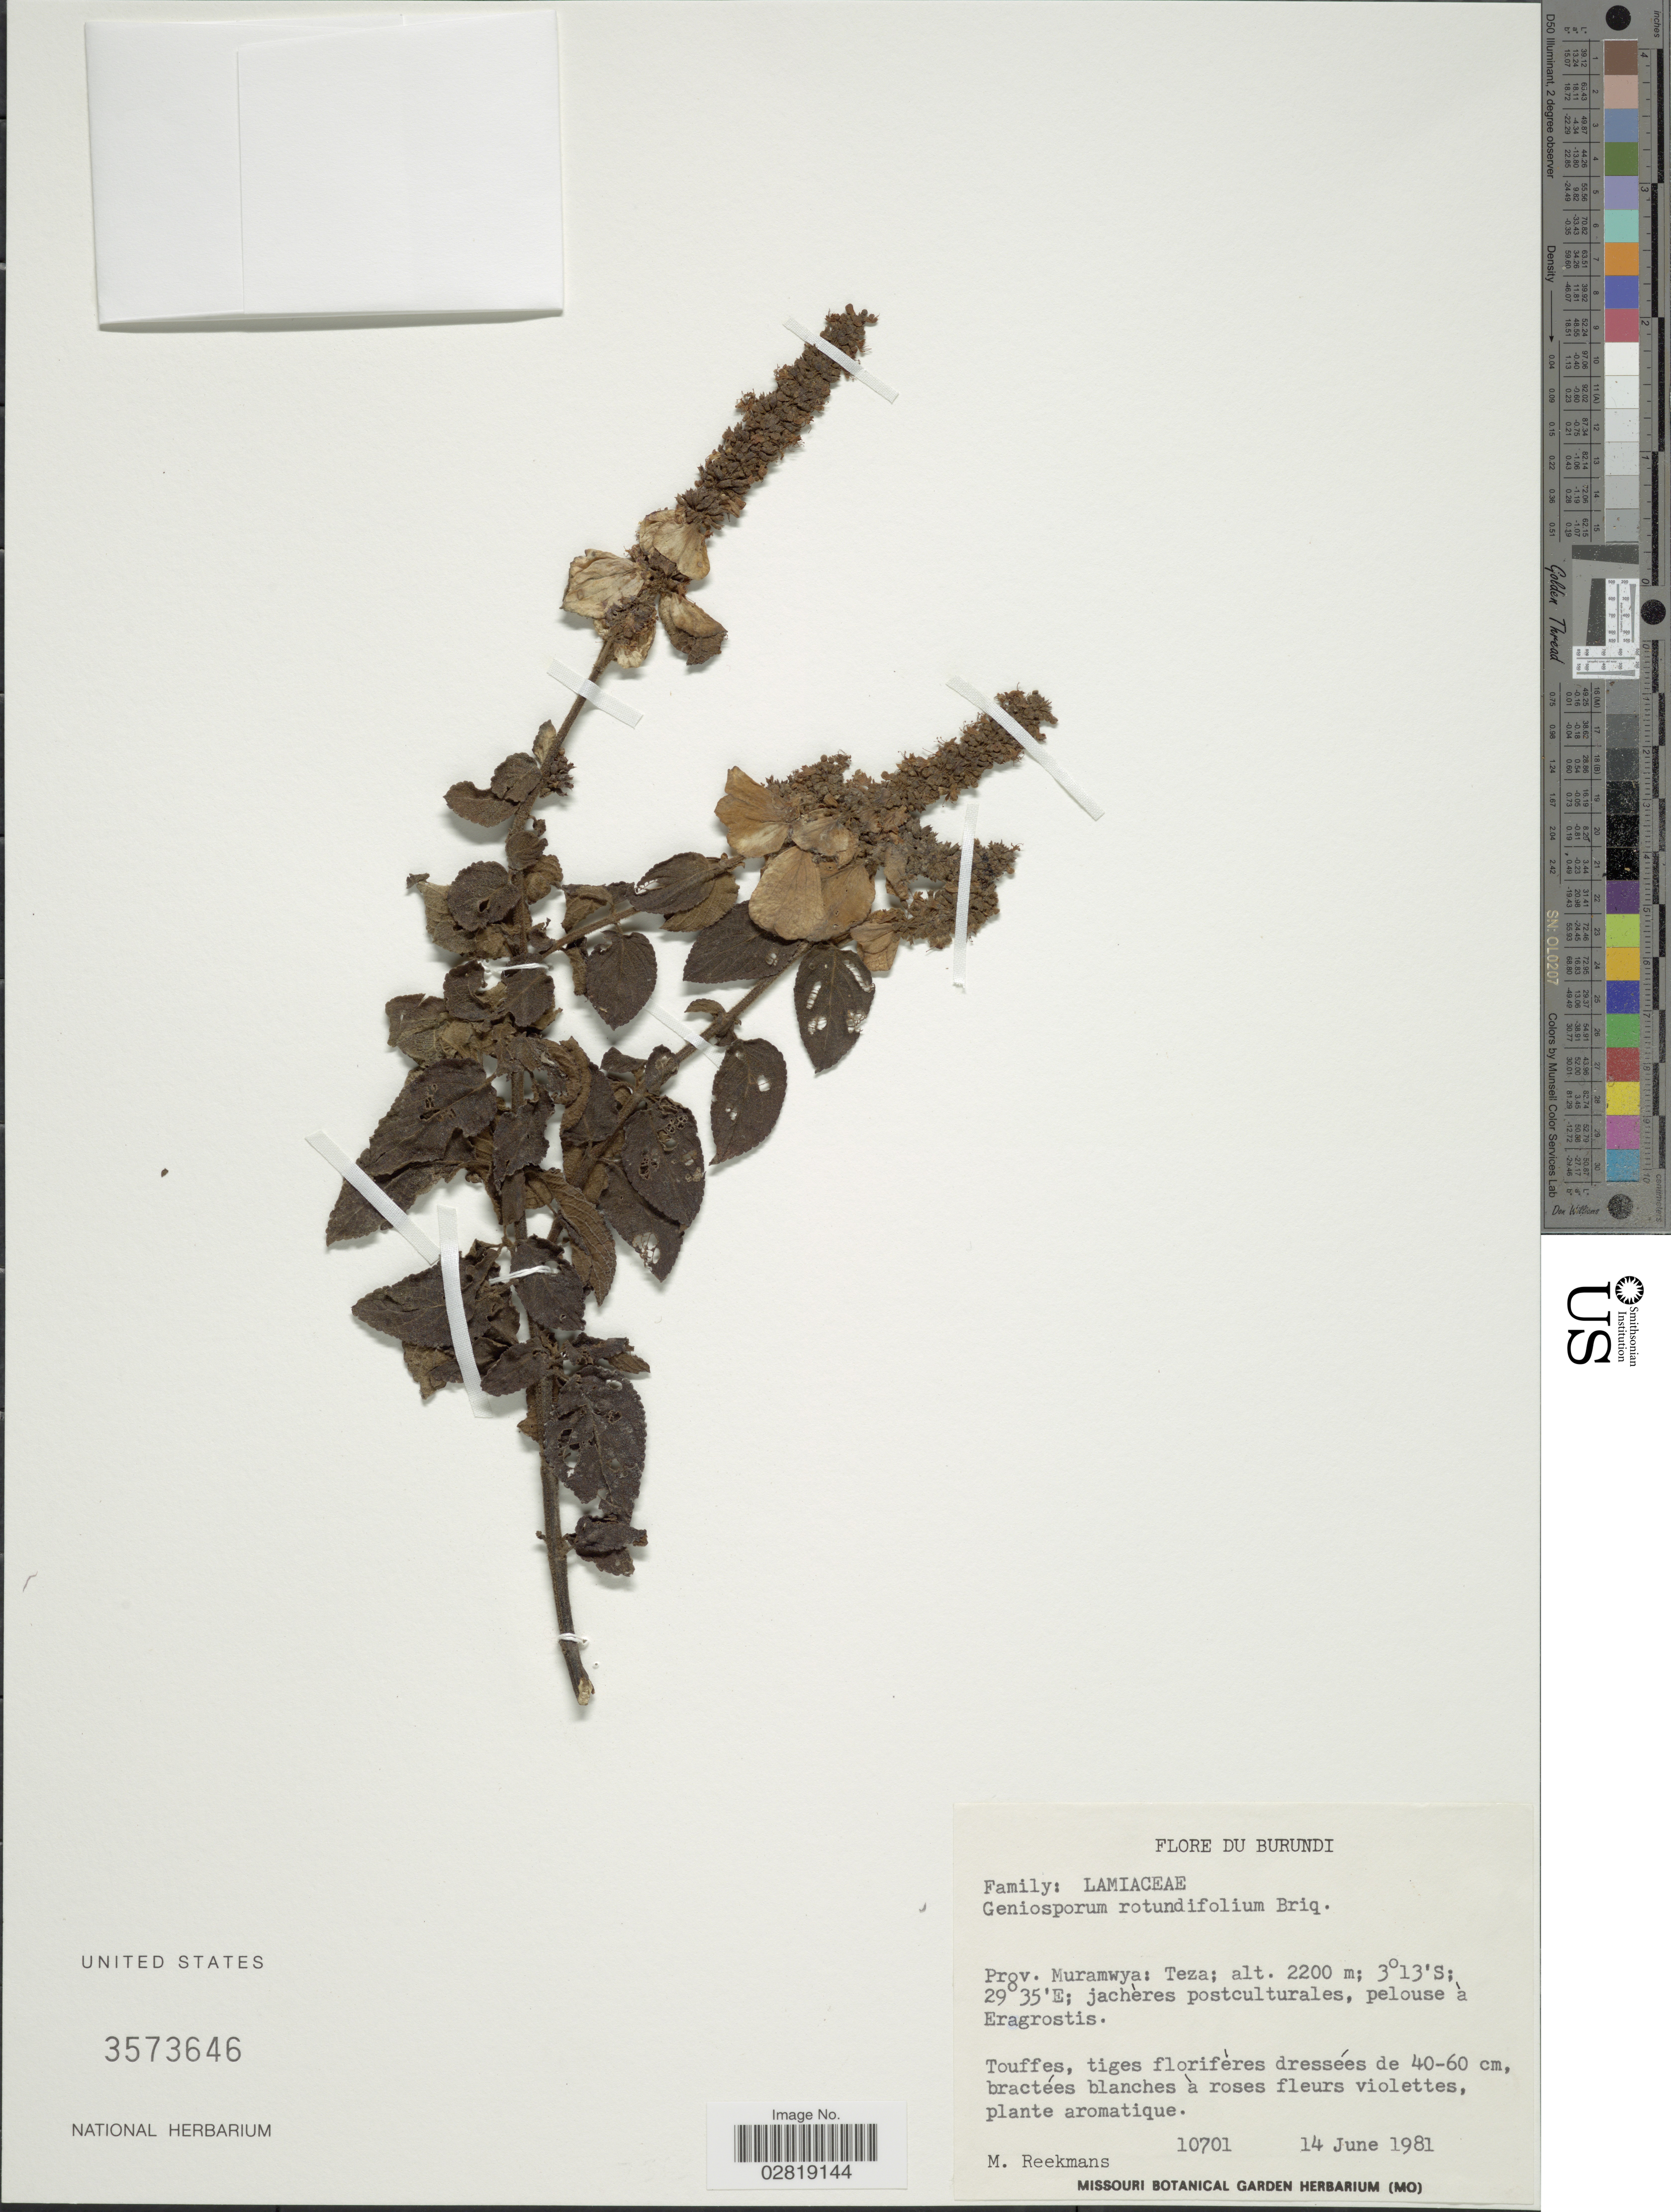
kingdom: Plantae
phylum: Tracheophyta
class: Magnoliopsida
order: Lamiales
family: Lamiaceae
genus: Geniosporum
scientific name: Geniosporum rotundifolium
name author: Briq.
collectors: M. Reekmans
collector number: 10701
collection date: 1981-06-14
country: Burundi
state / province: Muramvya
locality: Prov. Muramwya: Teza.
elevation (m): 2200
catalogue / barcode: US 3573646